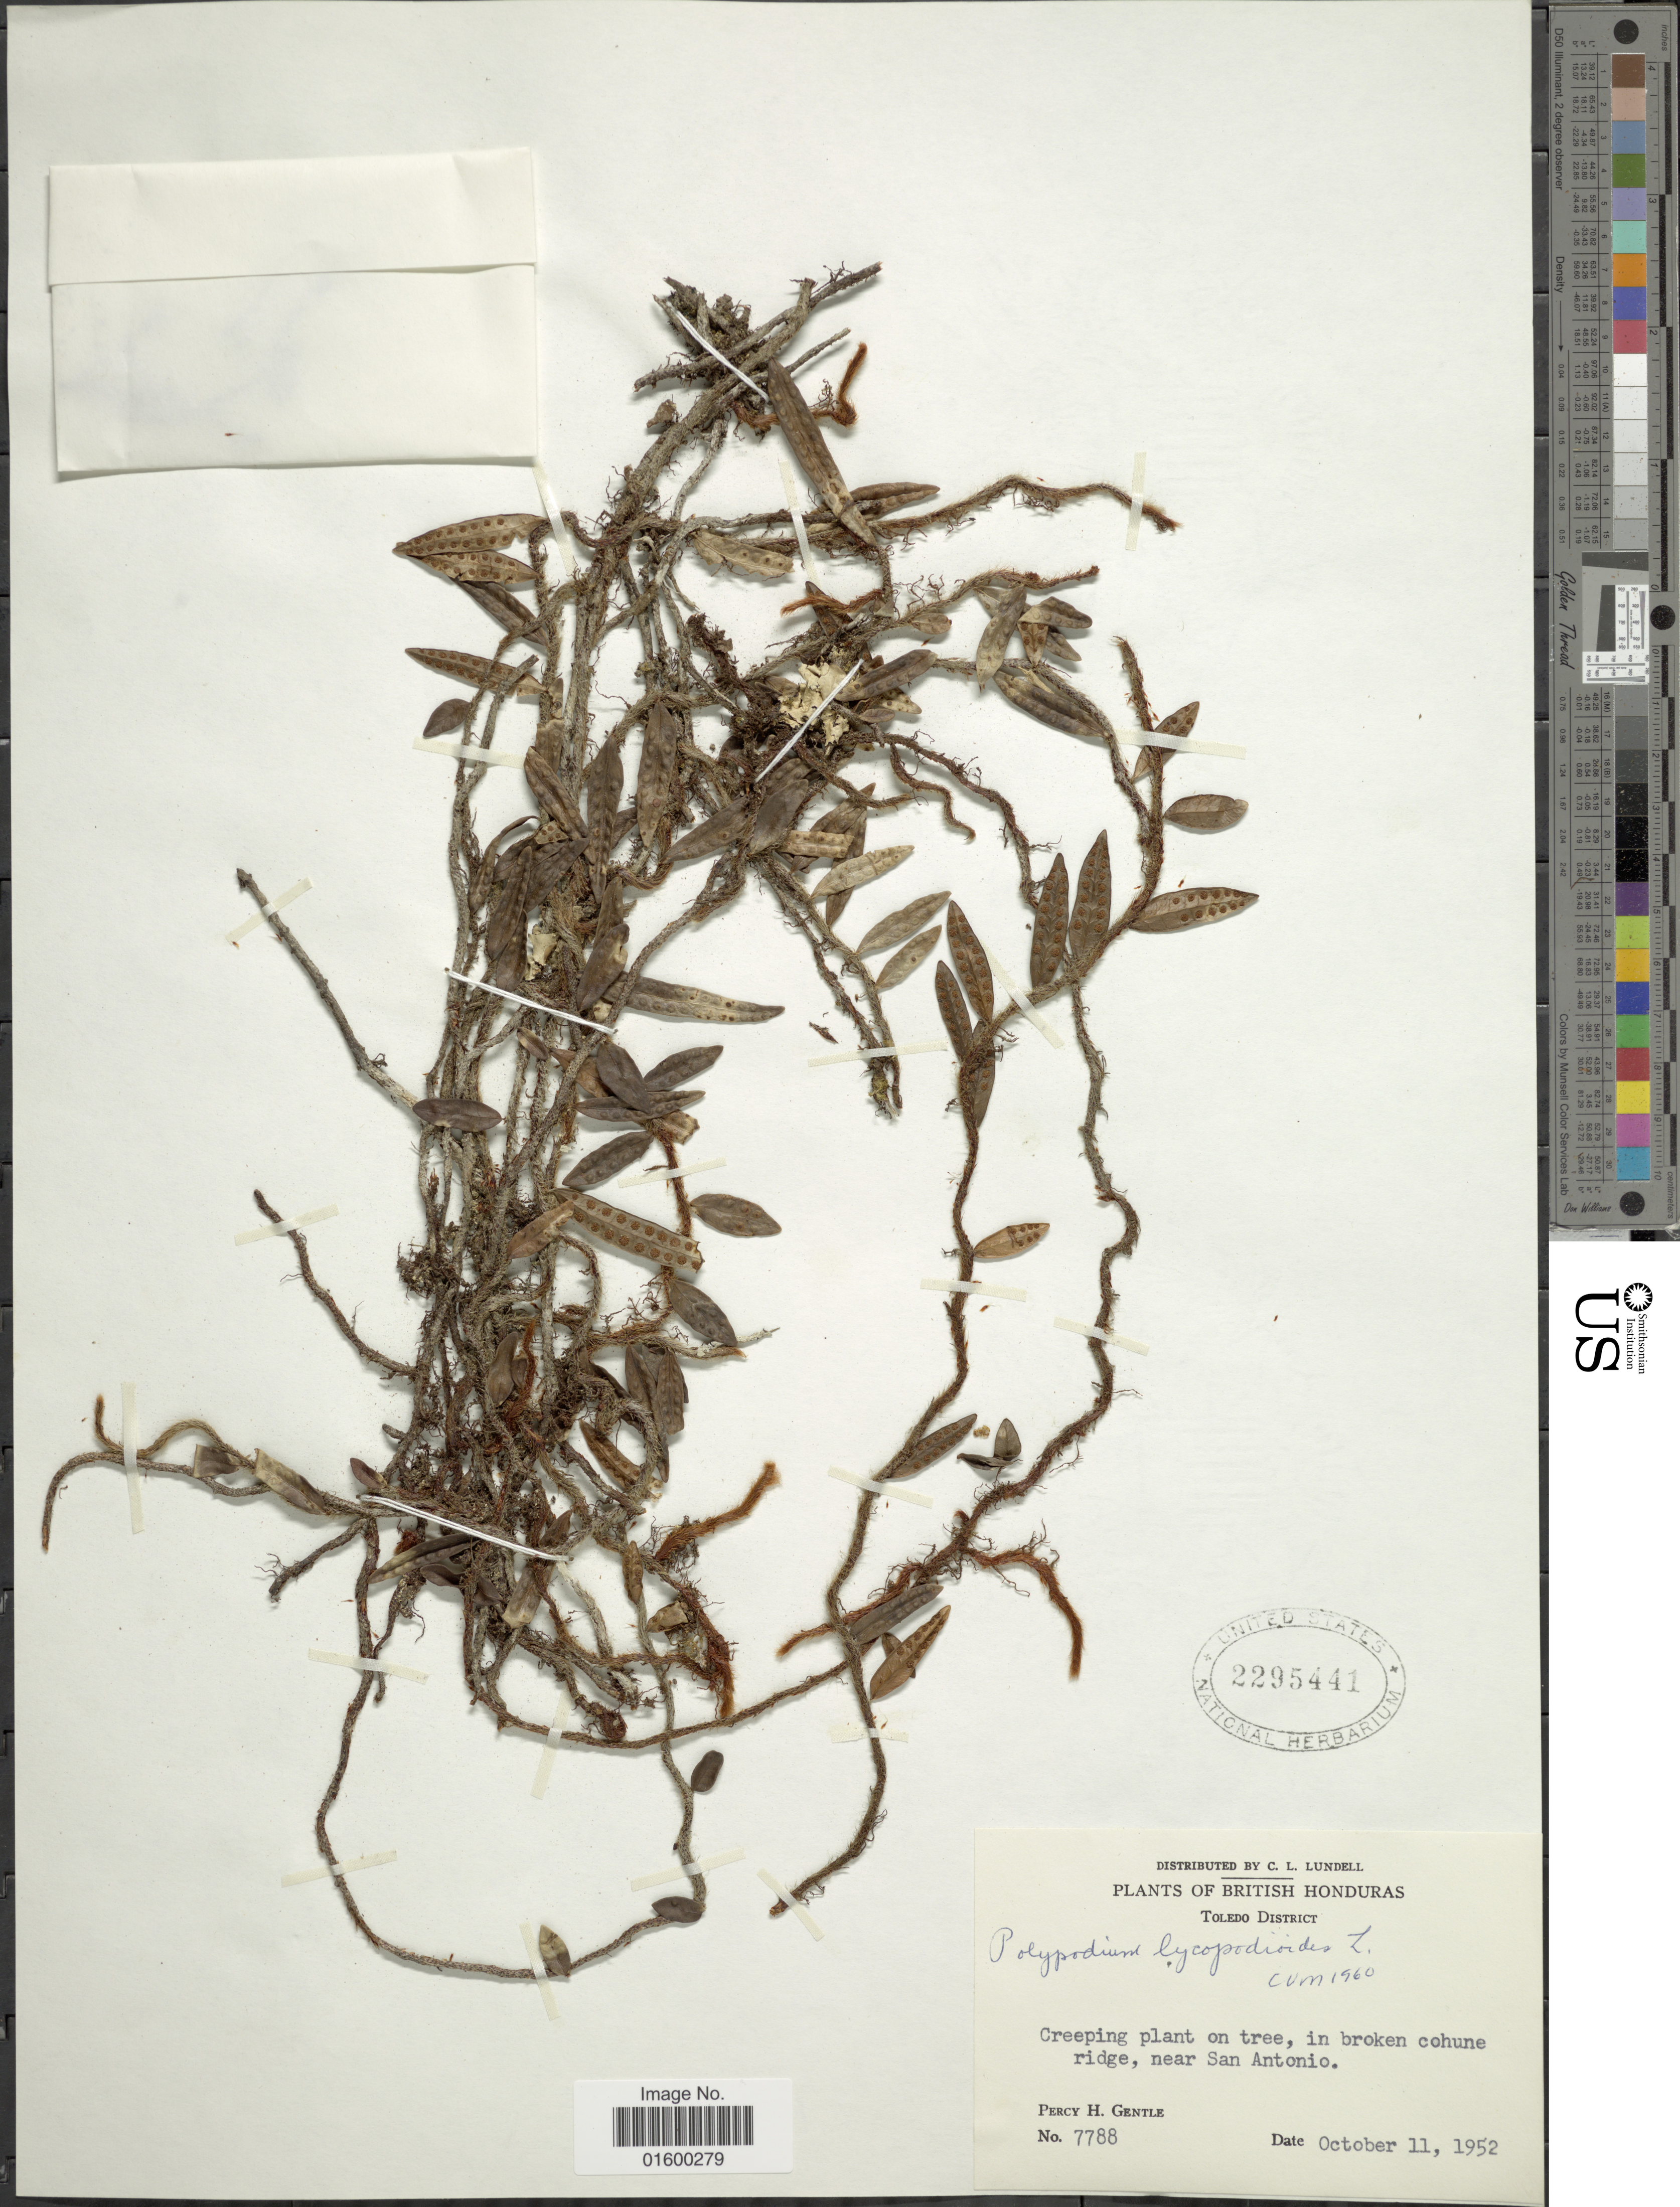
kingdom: Plantae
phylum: Tracheophyta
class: Polypodiopsida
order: Polypodiales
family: Polypodiaceae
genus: Microgramma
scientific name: Microgramma lycopodioides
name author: (L.) Copel.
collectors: P. H. Gentle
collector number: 7788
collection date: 1952-10-11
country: Belize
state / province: Toledo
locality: British Honduras, Toledo District, near San Antonio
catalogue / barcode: US 2295441